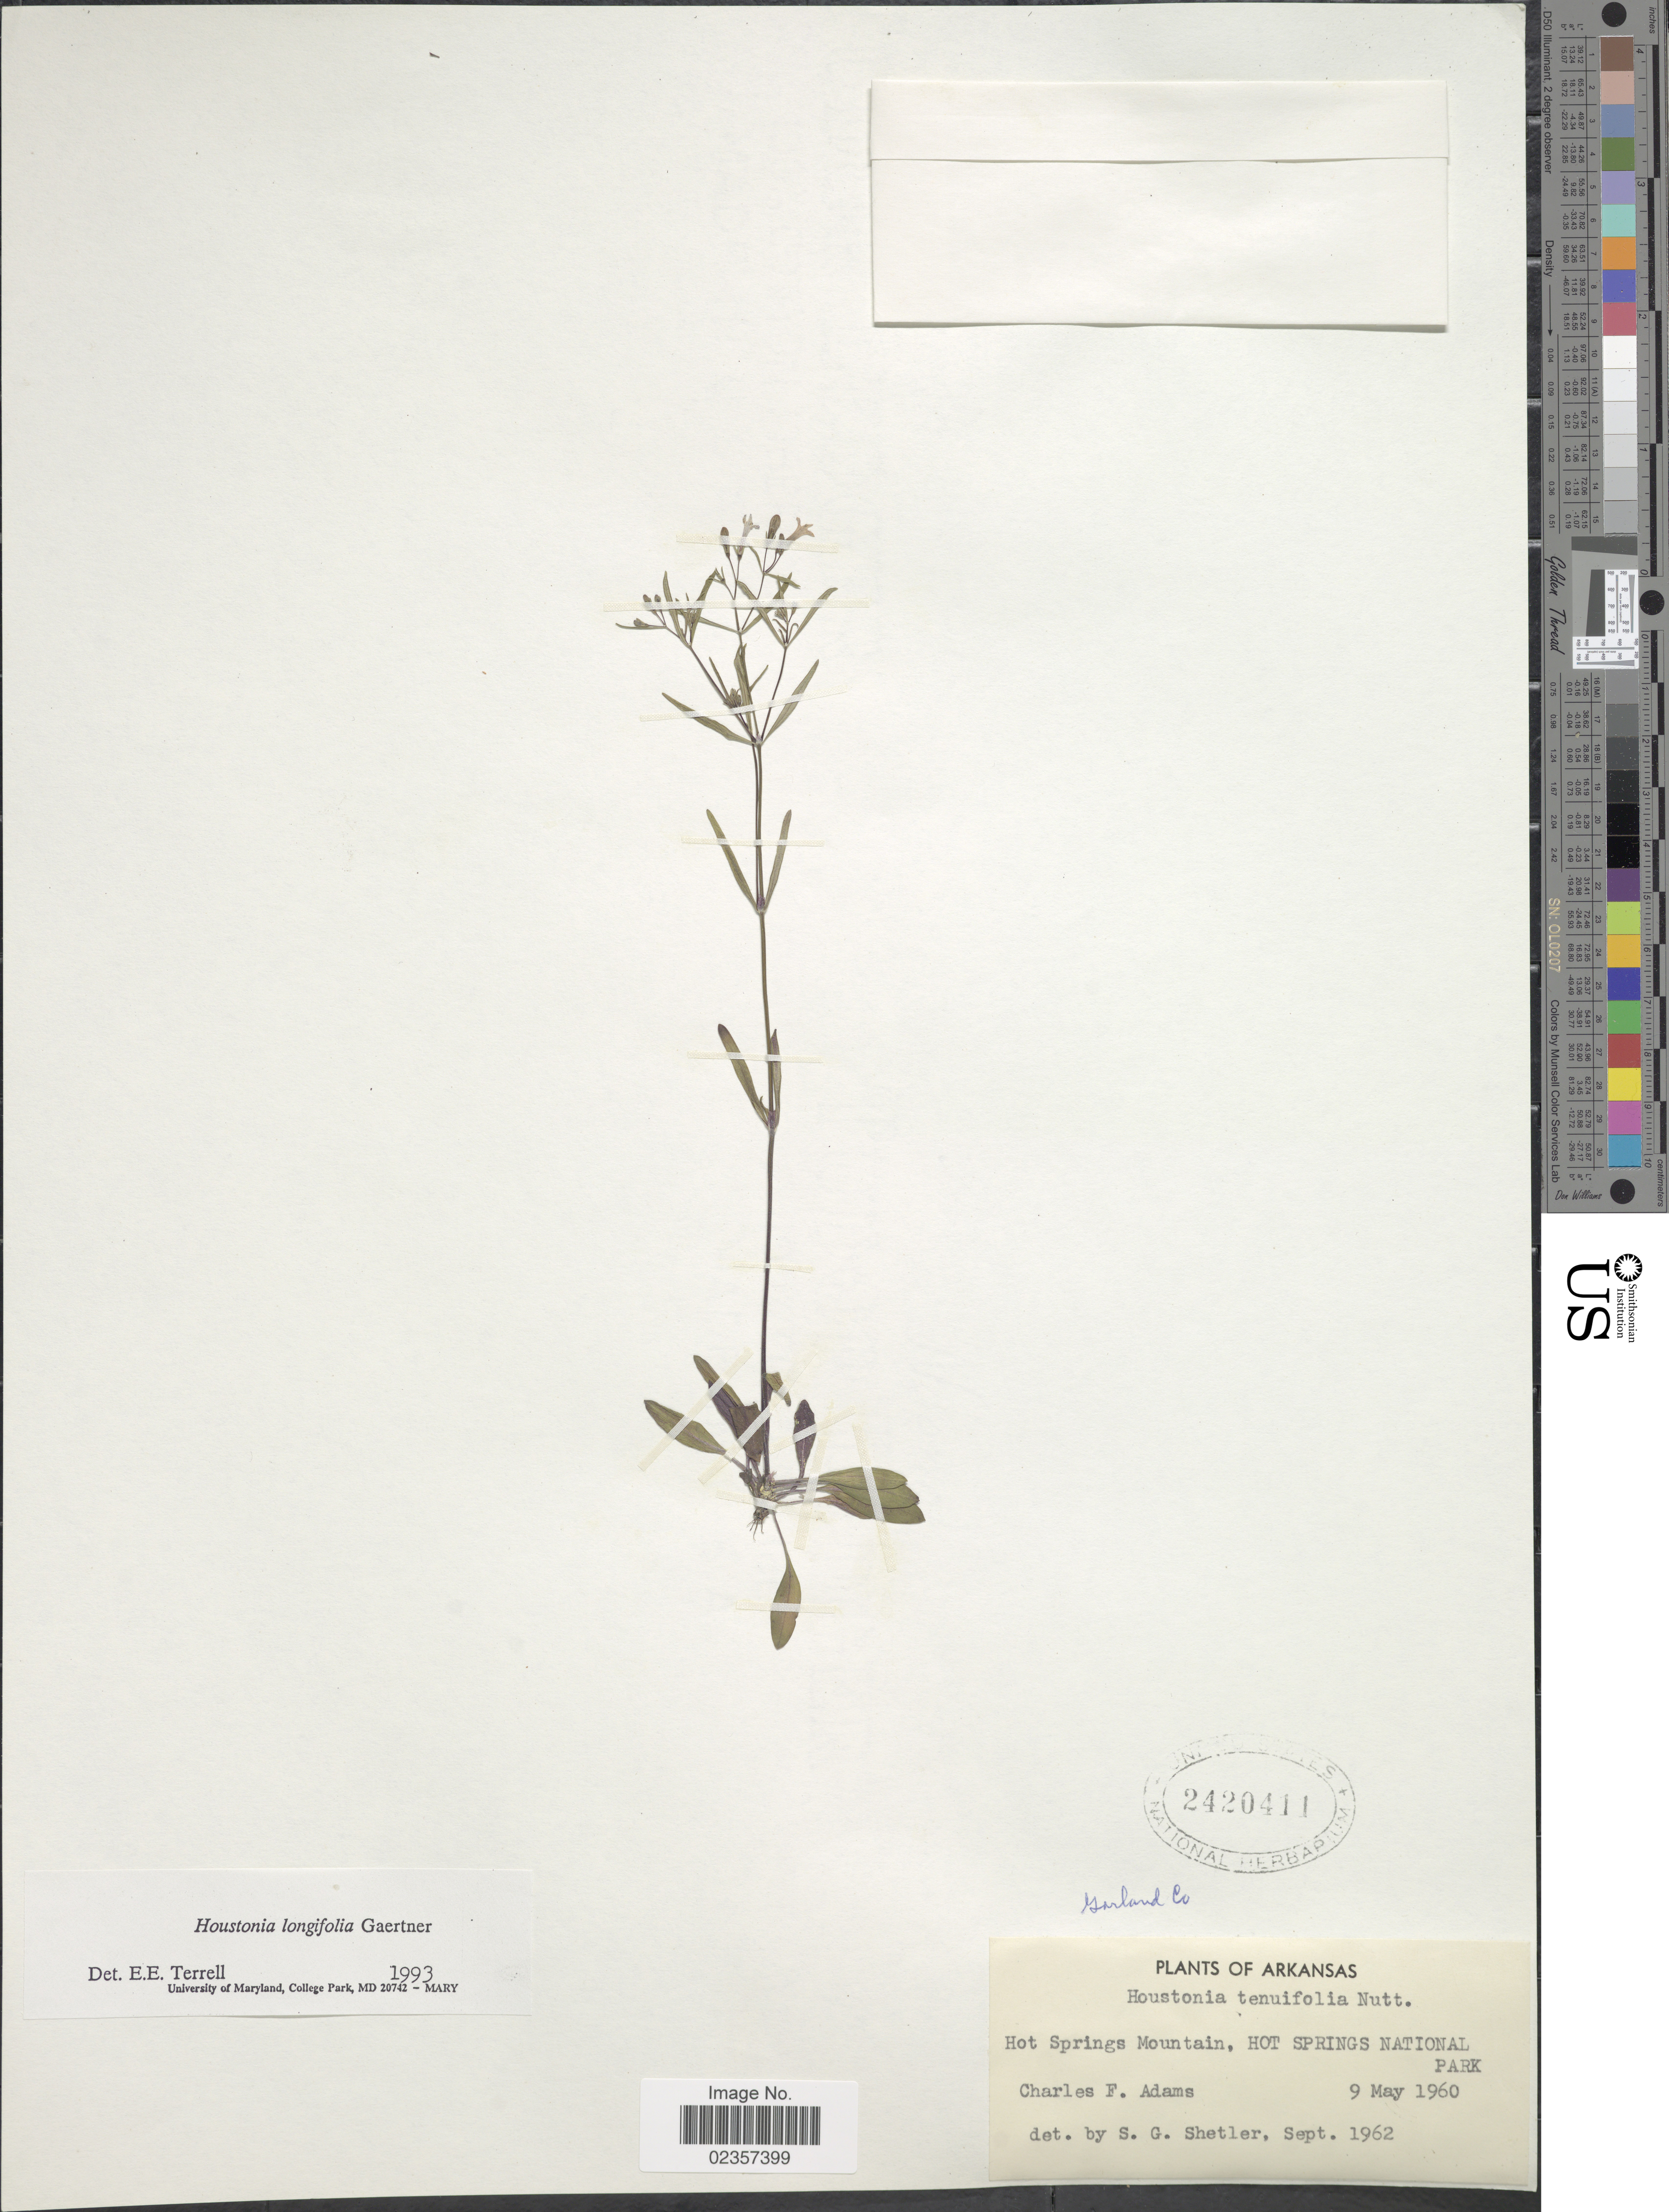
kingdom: Plantae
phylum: Tracheophyta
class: Magnoliopsida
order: Gentianales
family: Rubiaceae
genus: Houstonia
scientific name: Houstonia longifolia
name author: Gaertn.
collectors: C. F. Adams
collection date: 1960-05-09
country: United States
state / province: Arkansas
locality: Hot Springs Mountain, Hot Springs National Park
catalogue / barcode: US 2420411